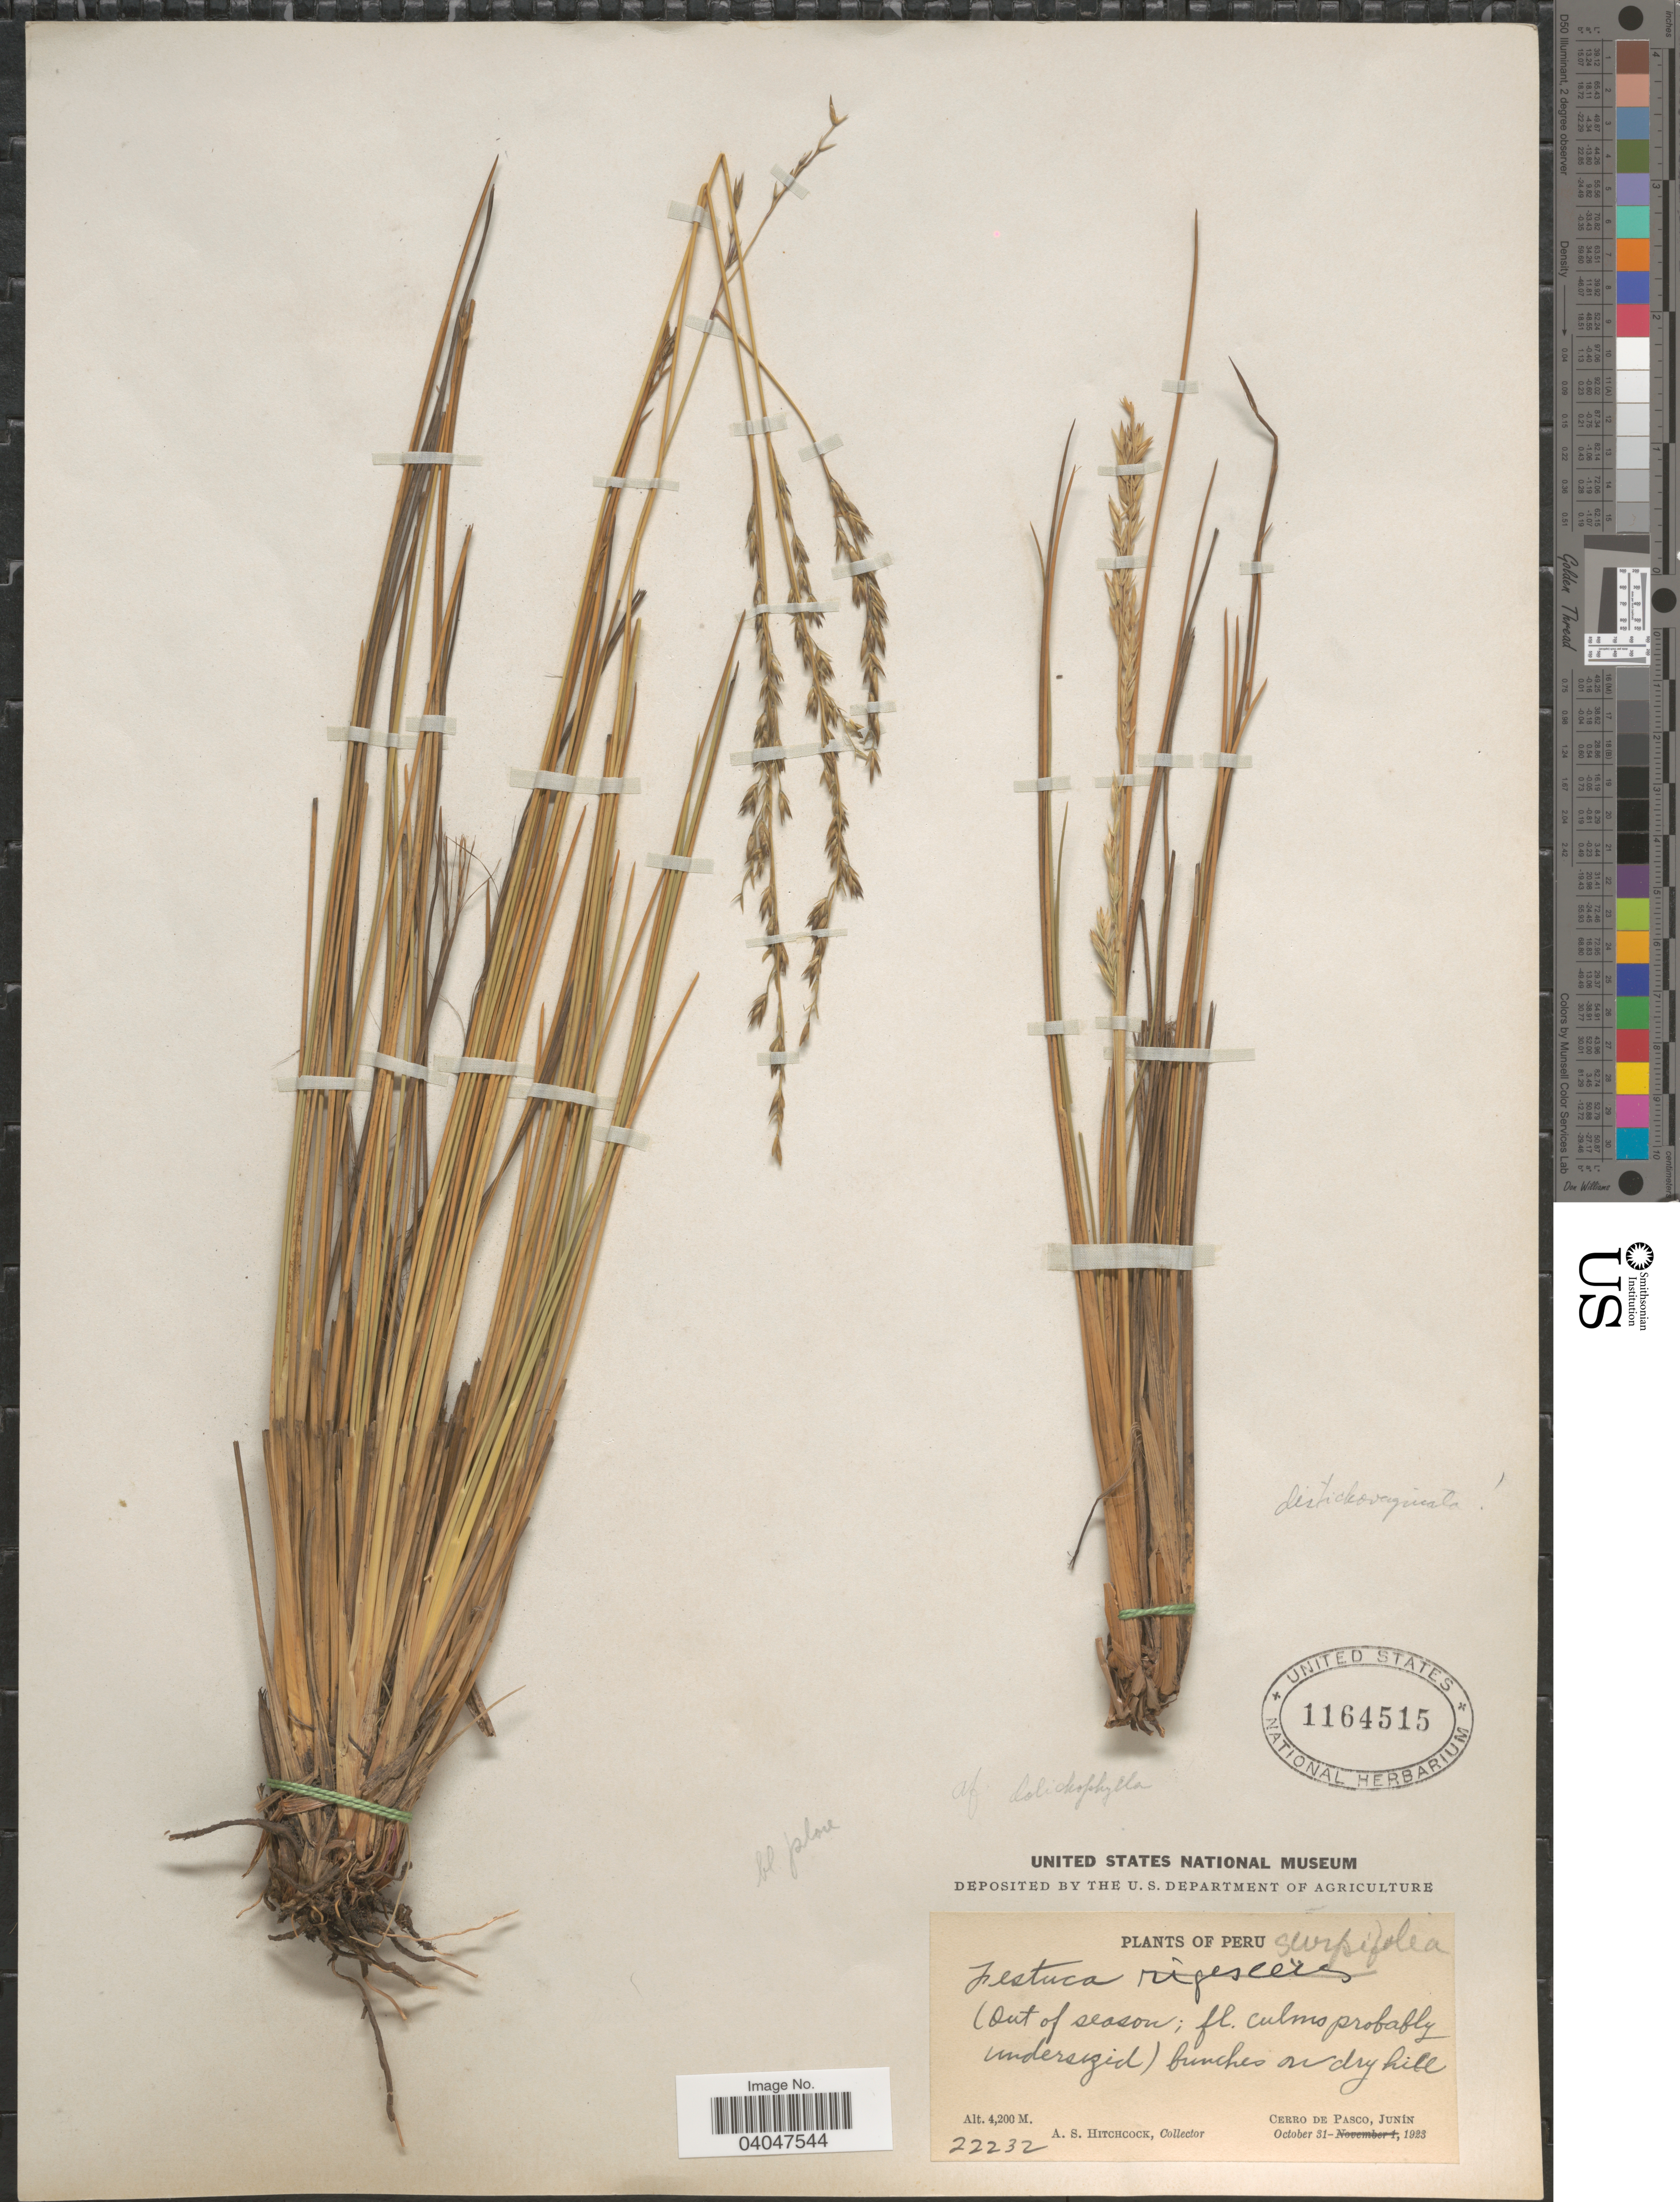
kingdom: Plantae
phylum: Tracheophyta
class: Liliopsida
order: Poales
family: Poaceae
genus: Festuca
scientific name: Festuca distichovaginata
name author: Pilg.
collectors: A. S. Hitchcock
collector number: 22232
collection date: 1923-10-31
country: Peru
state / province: Junín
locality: Cerro de Pasco.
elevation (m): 4200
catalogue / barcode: US 1164515